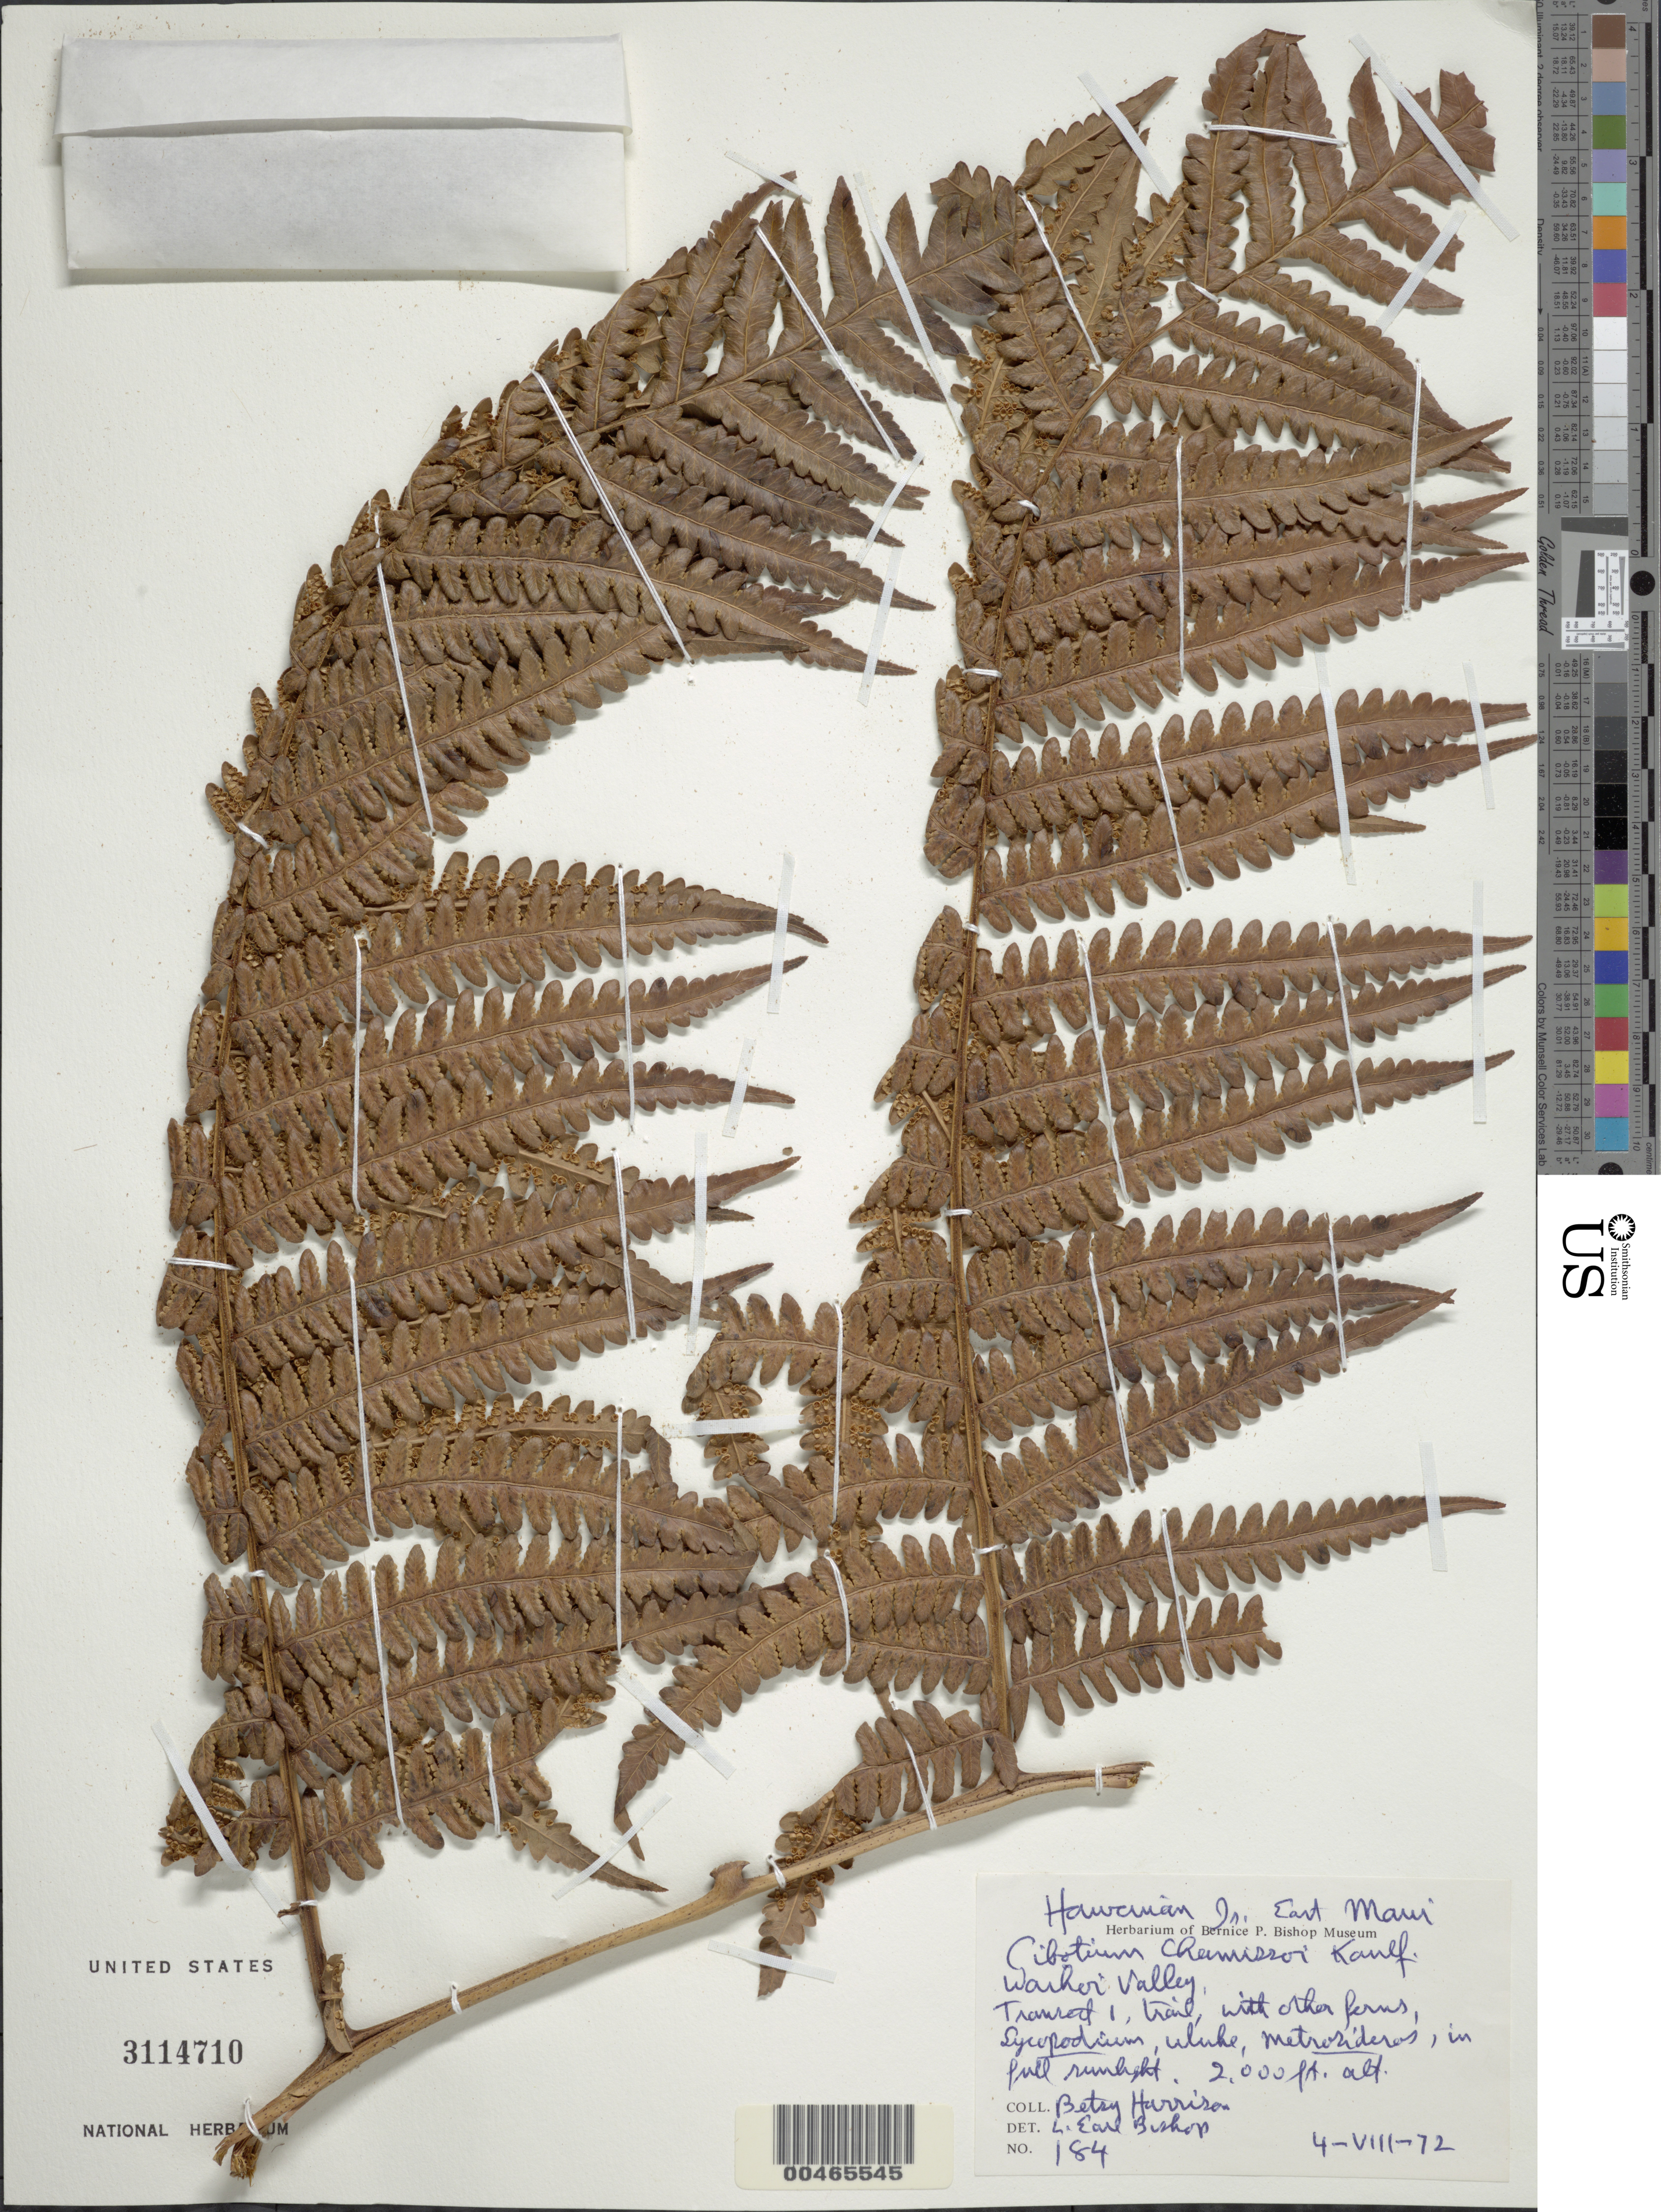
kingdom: Plantae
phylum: Tracheophyta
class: Polypodiopsida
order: Cyatheales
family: Cibotiaceae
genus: Cibotium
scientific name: Cibotium menziesii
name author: Hook.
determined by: Palmer, D. D.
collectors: B. Harrison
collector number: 184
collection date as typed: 4 Aug 1972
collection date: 1972-08-04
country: United States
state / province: Hawaii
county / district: Maui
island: Maui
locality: Waihoi Valley, E Maui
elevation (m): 610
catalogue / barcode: US 3114710